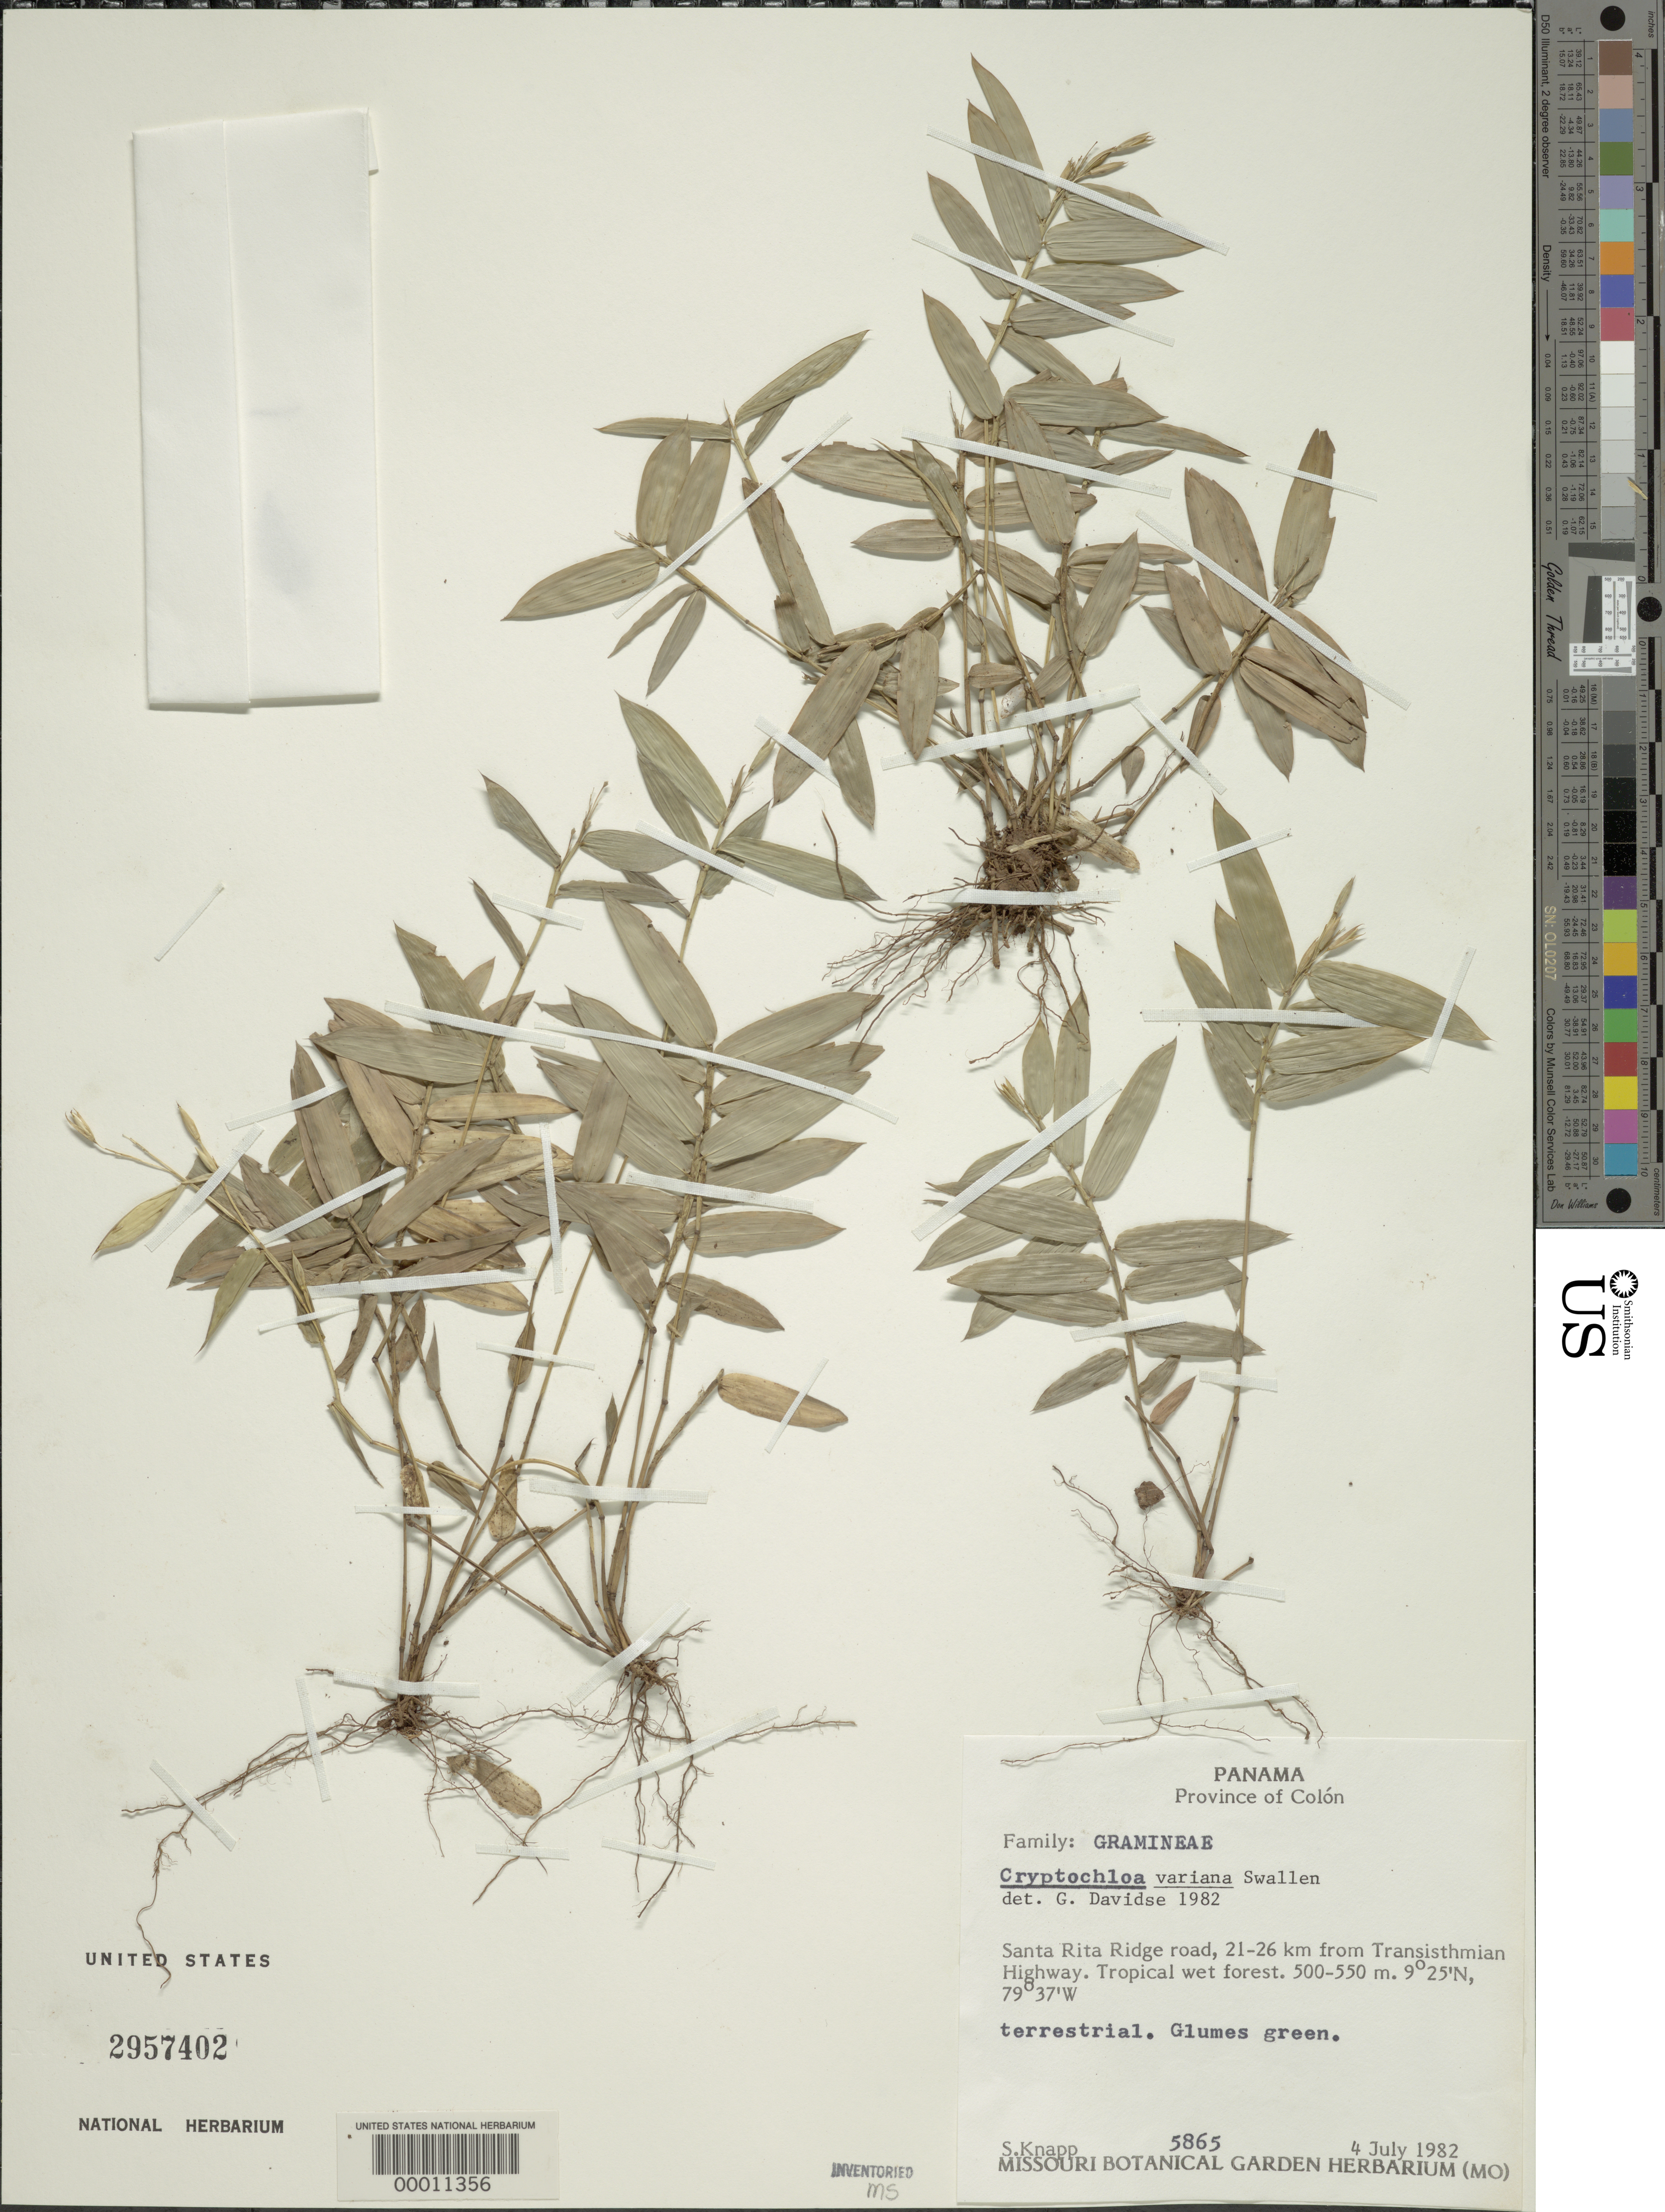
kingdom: Plantae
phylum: Tracheophyta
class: Liliopsida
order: Poales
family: Poaceae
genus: Cryptochloa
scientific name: Cryptochloa variana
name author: Swallen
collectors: S. Knapp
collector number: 5865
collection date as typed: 04 Jul 1982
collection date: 1982-07-04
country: Panama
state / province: Colón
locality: Santa Rita Ridge Road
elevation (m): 500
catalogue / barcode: US 2957402